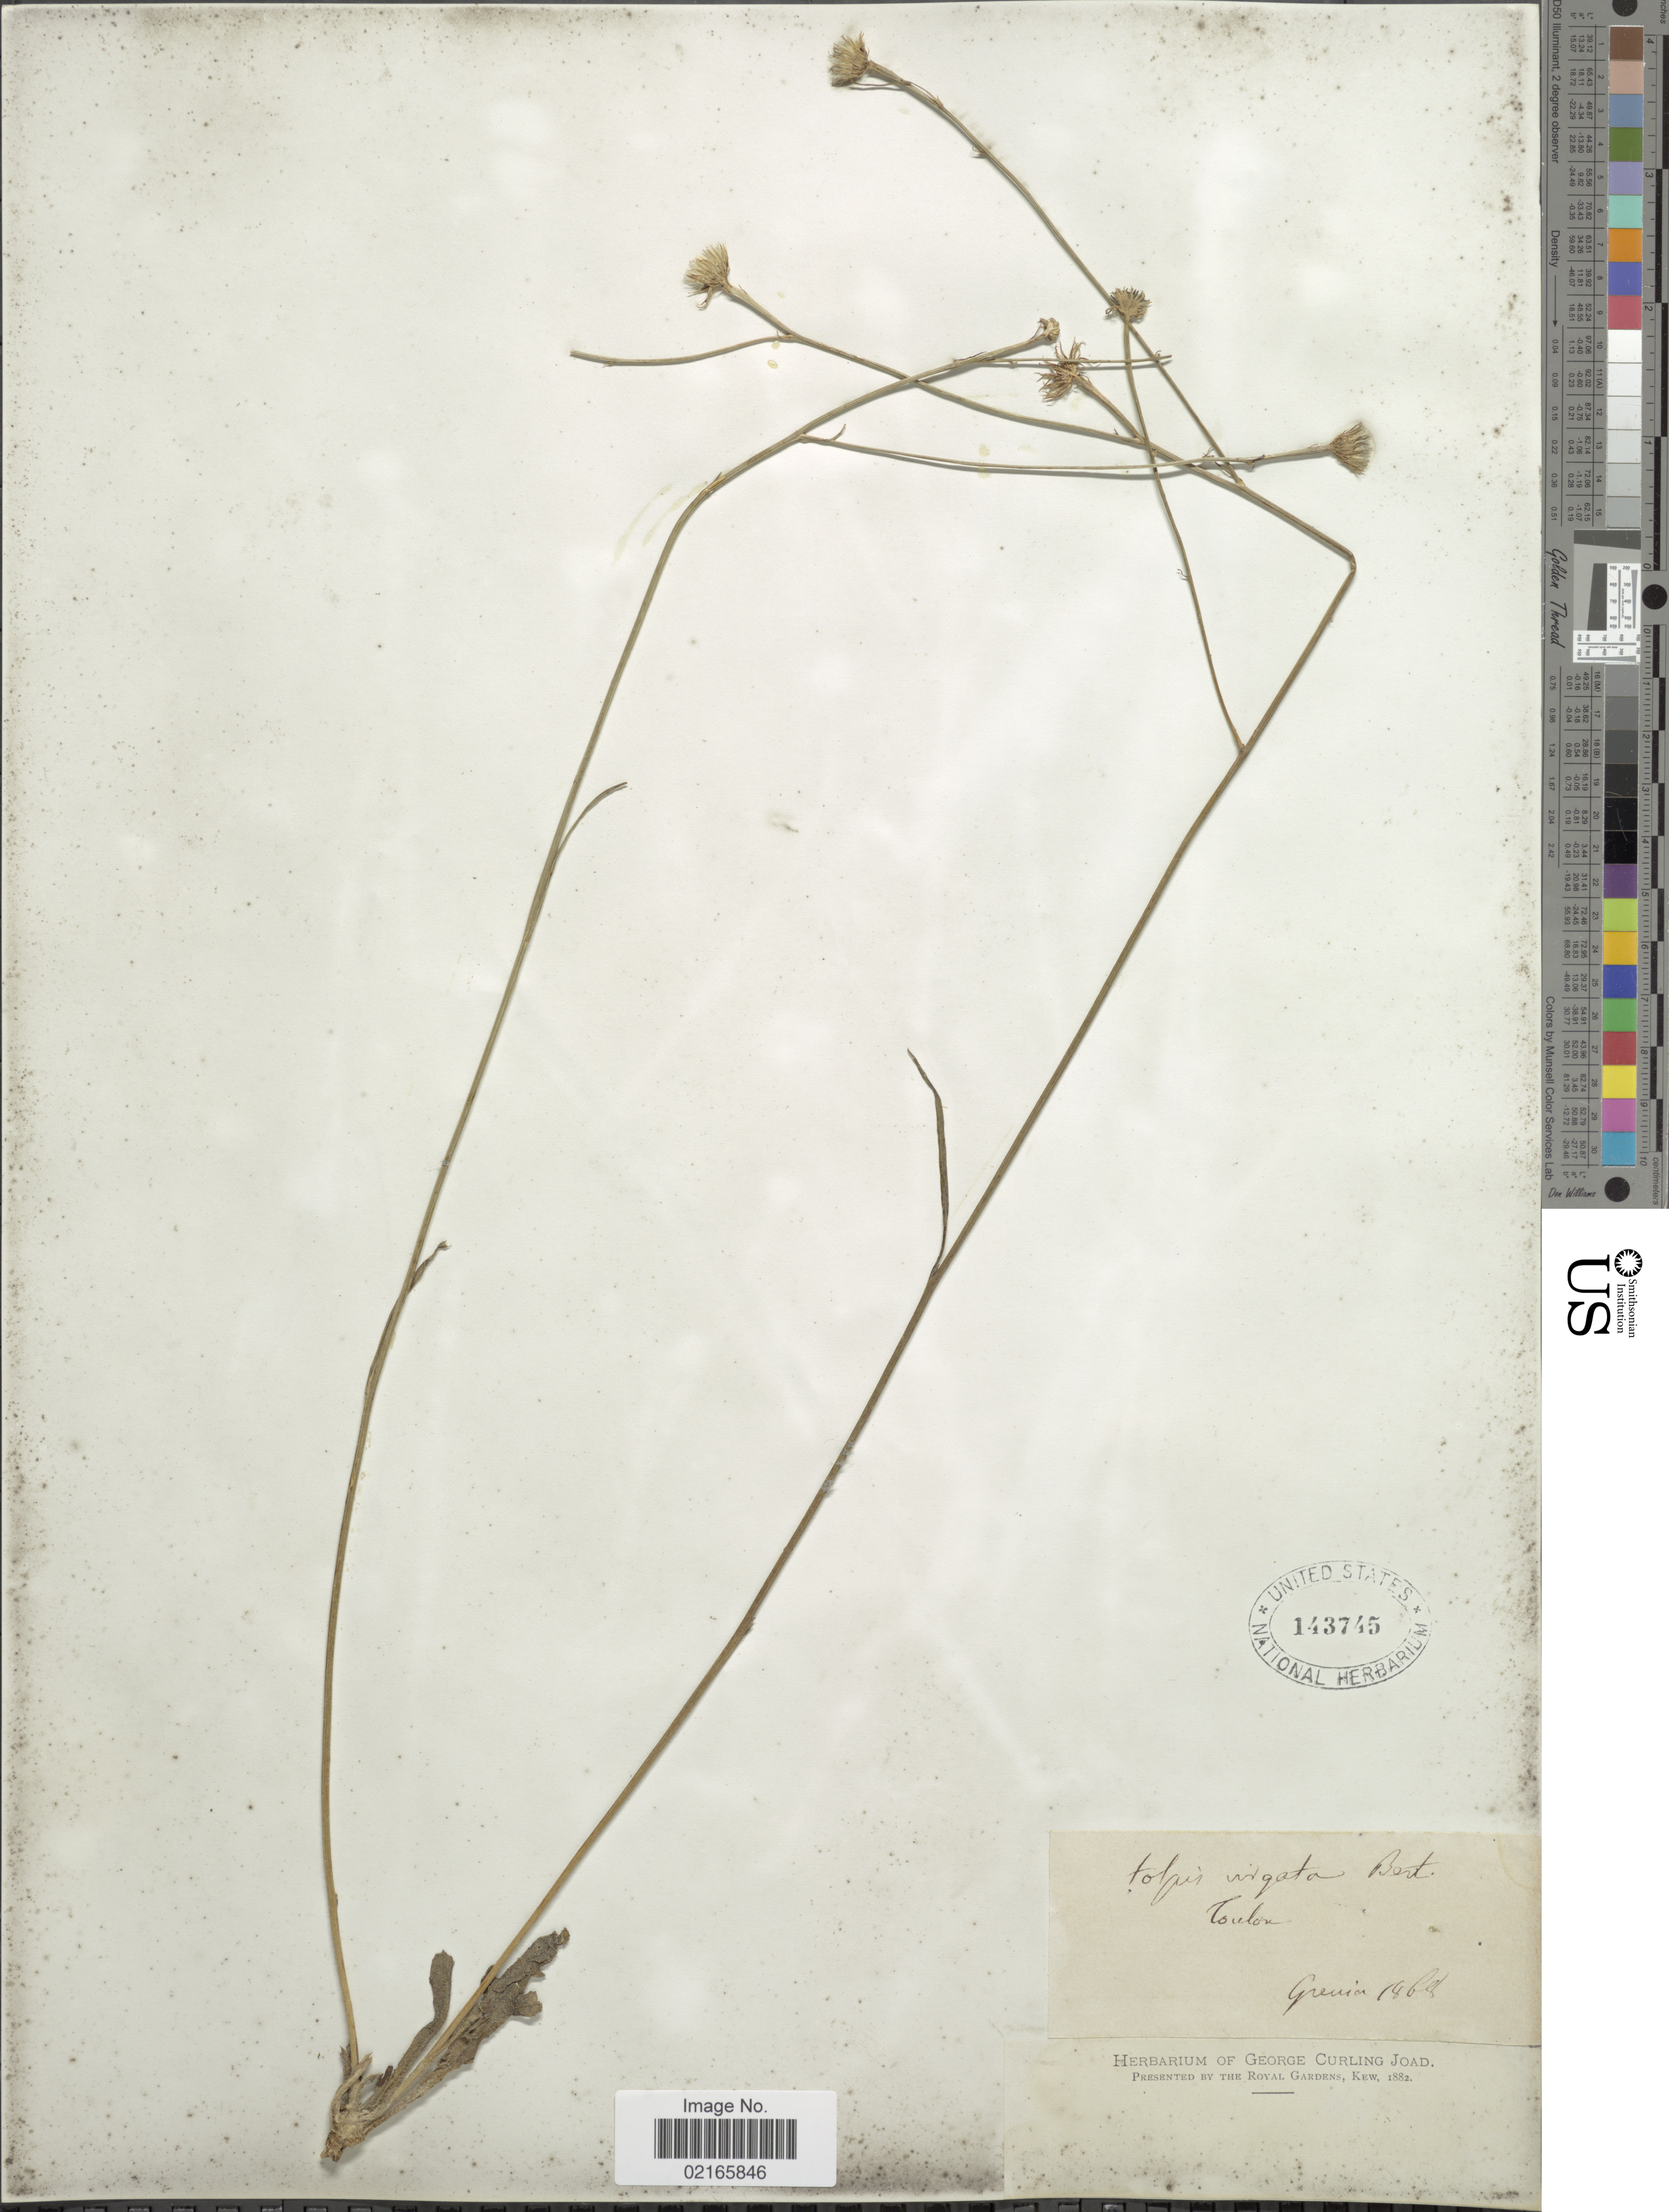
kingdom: Plantae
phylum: Tracheophyta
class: Magnoliopsida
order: Asterales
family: Asteraceae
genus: Tolpis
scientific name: Tolpis virgata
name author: (Desf.) Bertol.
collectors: ex herb. George Curling Joad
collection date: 1868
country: France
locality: Toulou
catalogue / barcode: US 143745